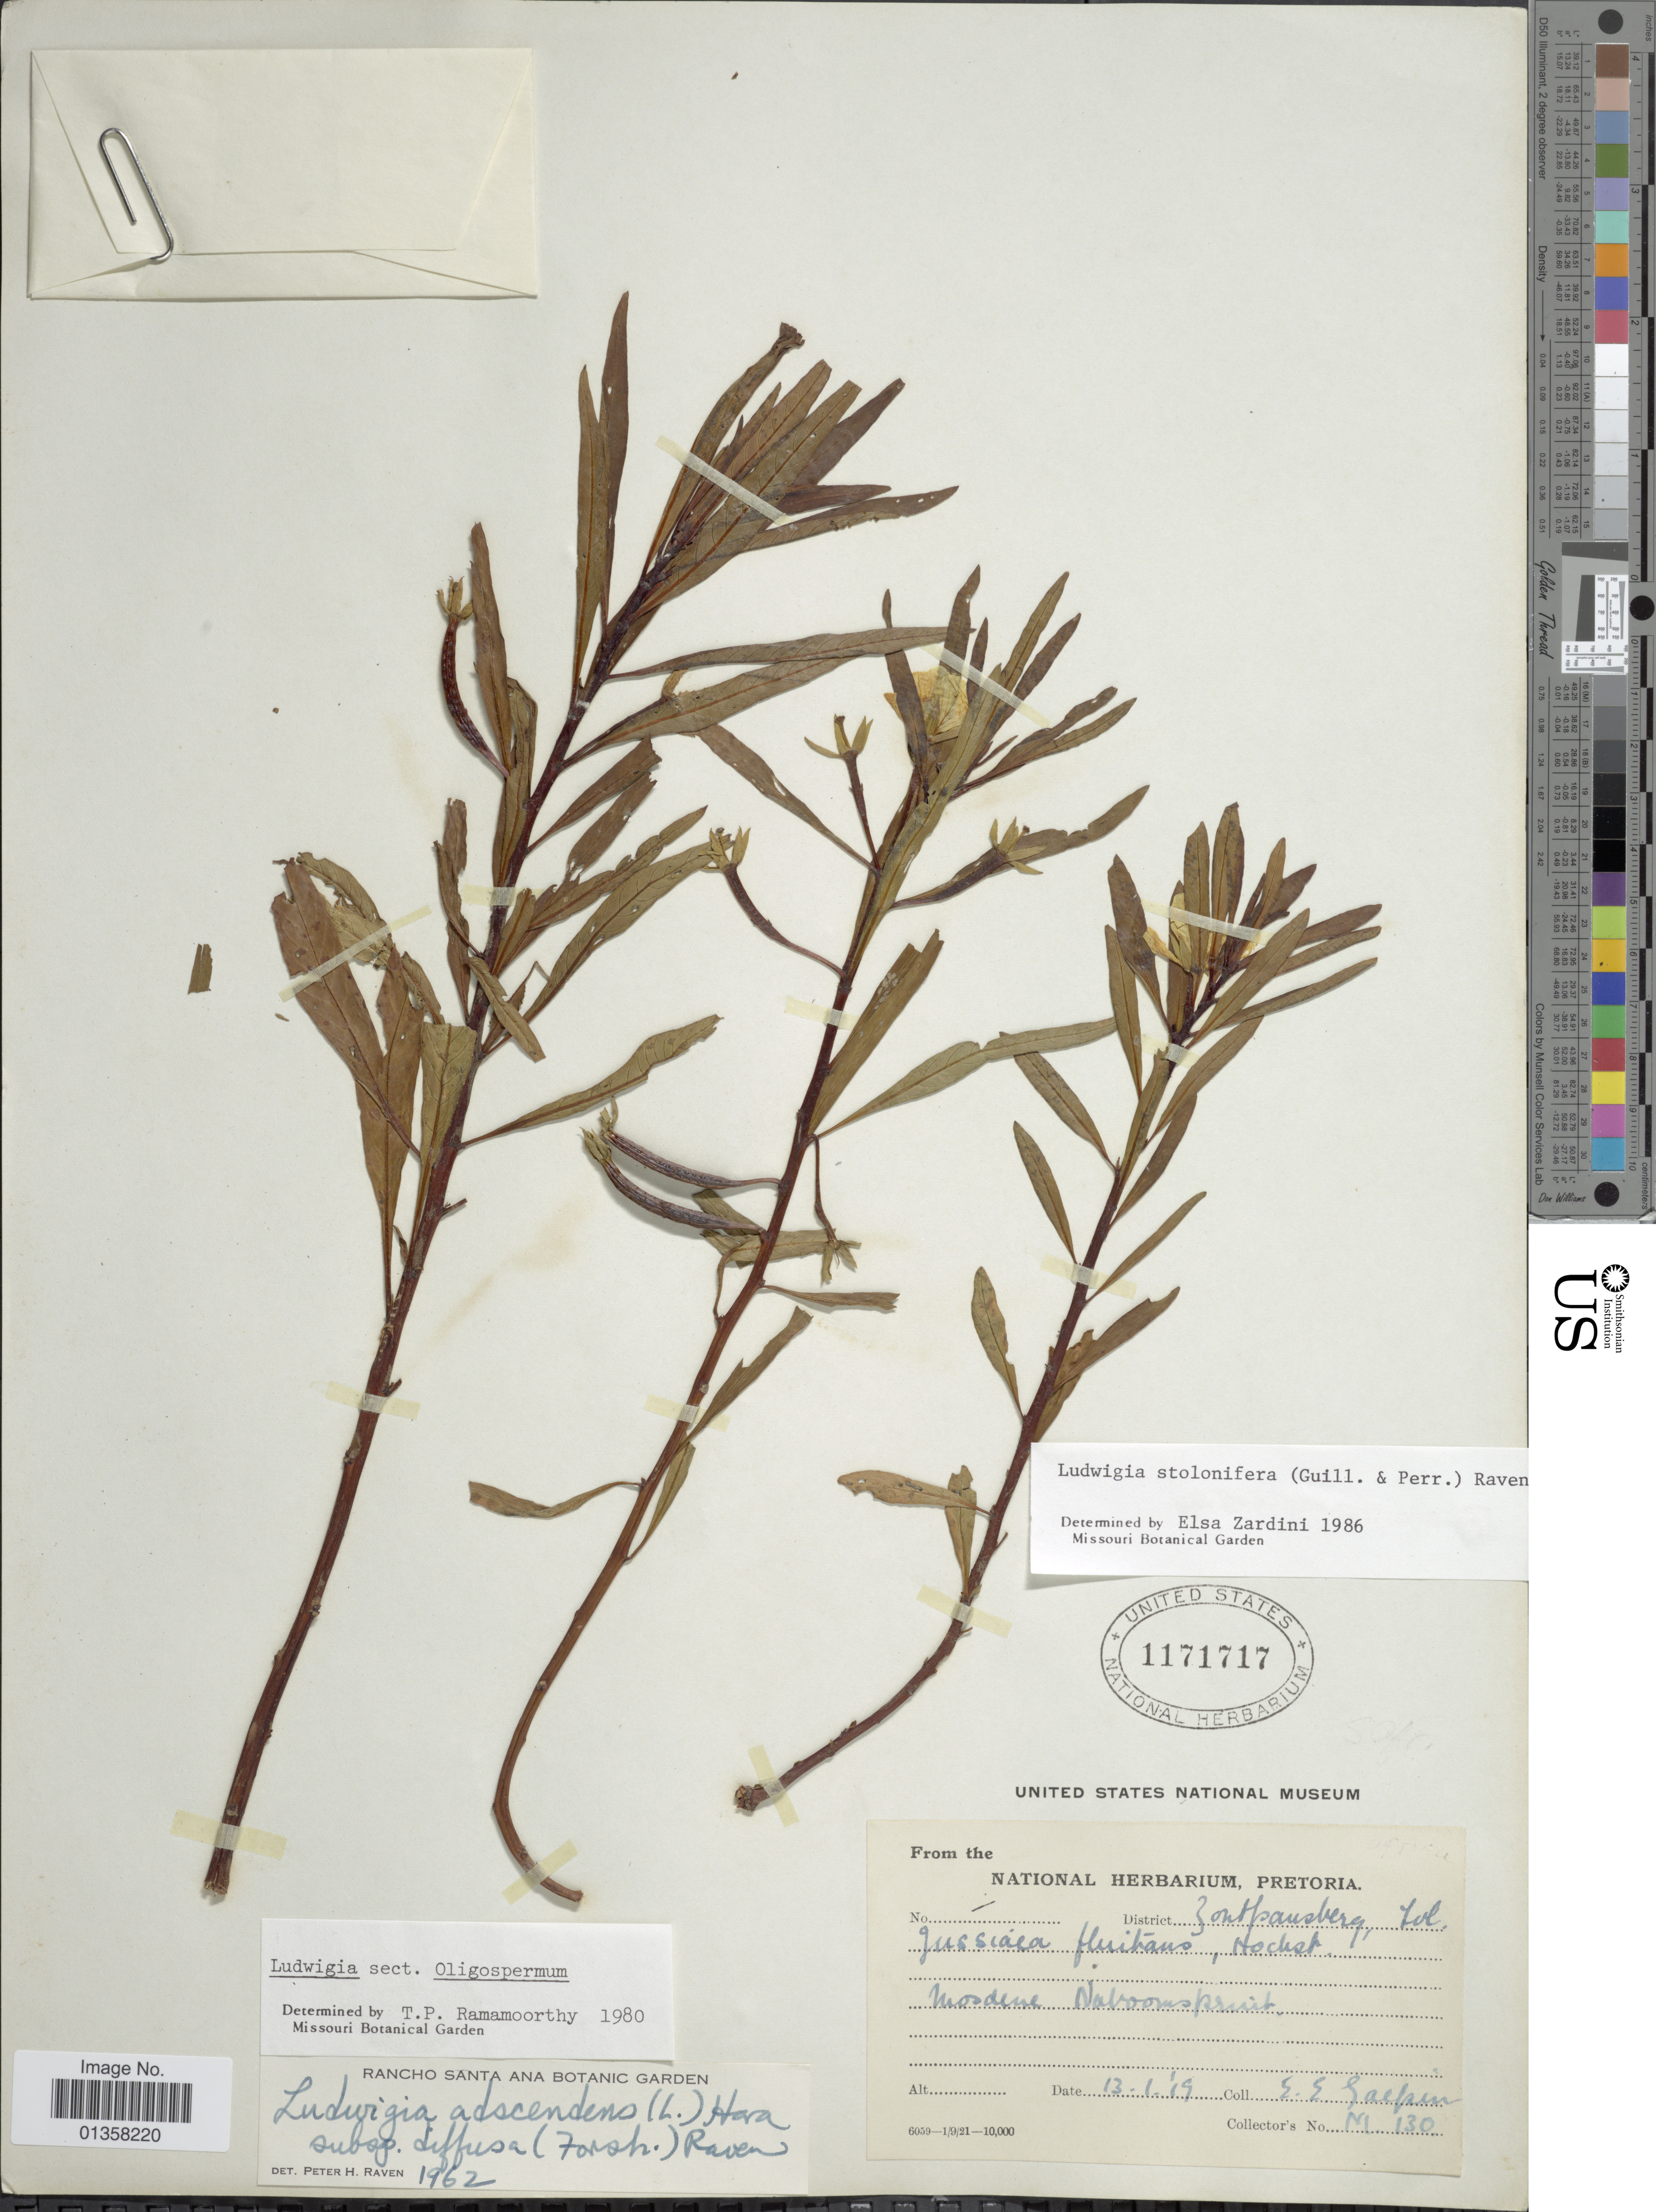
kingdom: Plantae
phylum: Tracheophyta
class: Magnoliopsida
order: Myrtales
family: Onagraceae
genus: Ludwigia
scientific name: Ludwigia stolonifera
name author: (Guill. & Perr.) P.H. Raven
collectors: E. Salpin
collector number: M130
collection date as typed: Transcribed d/m/y: 13/1/19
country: South Africa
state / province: Limpopo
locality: District Zoutpansberg, Tvl, Mosdene Naboomspruit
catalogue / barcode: US 1171717